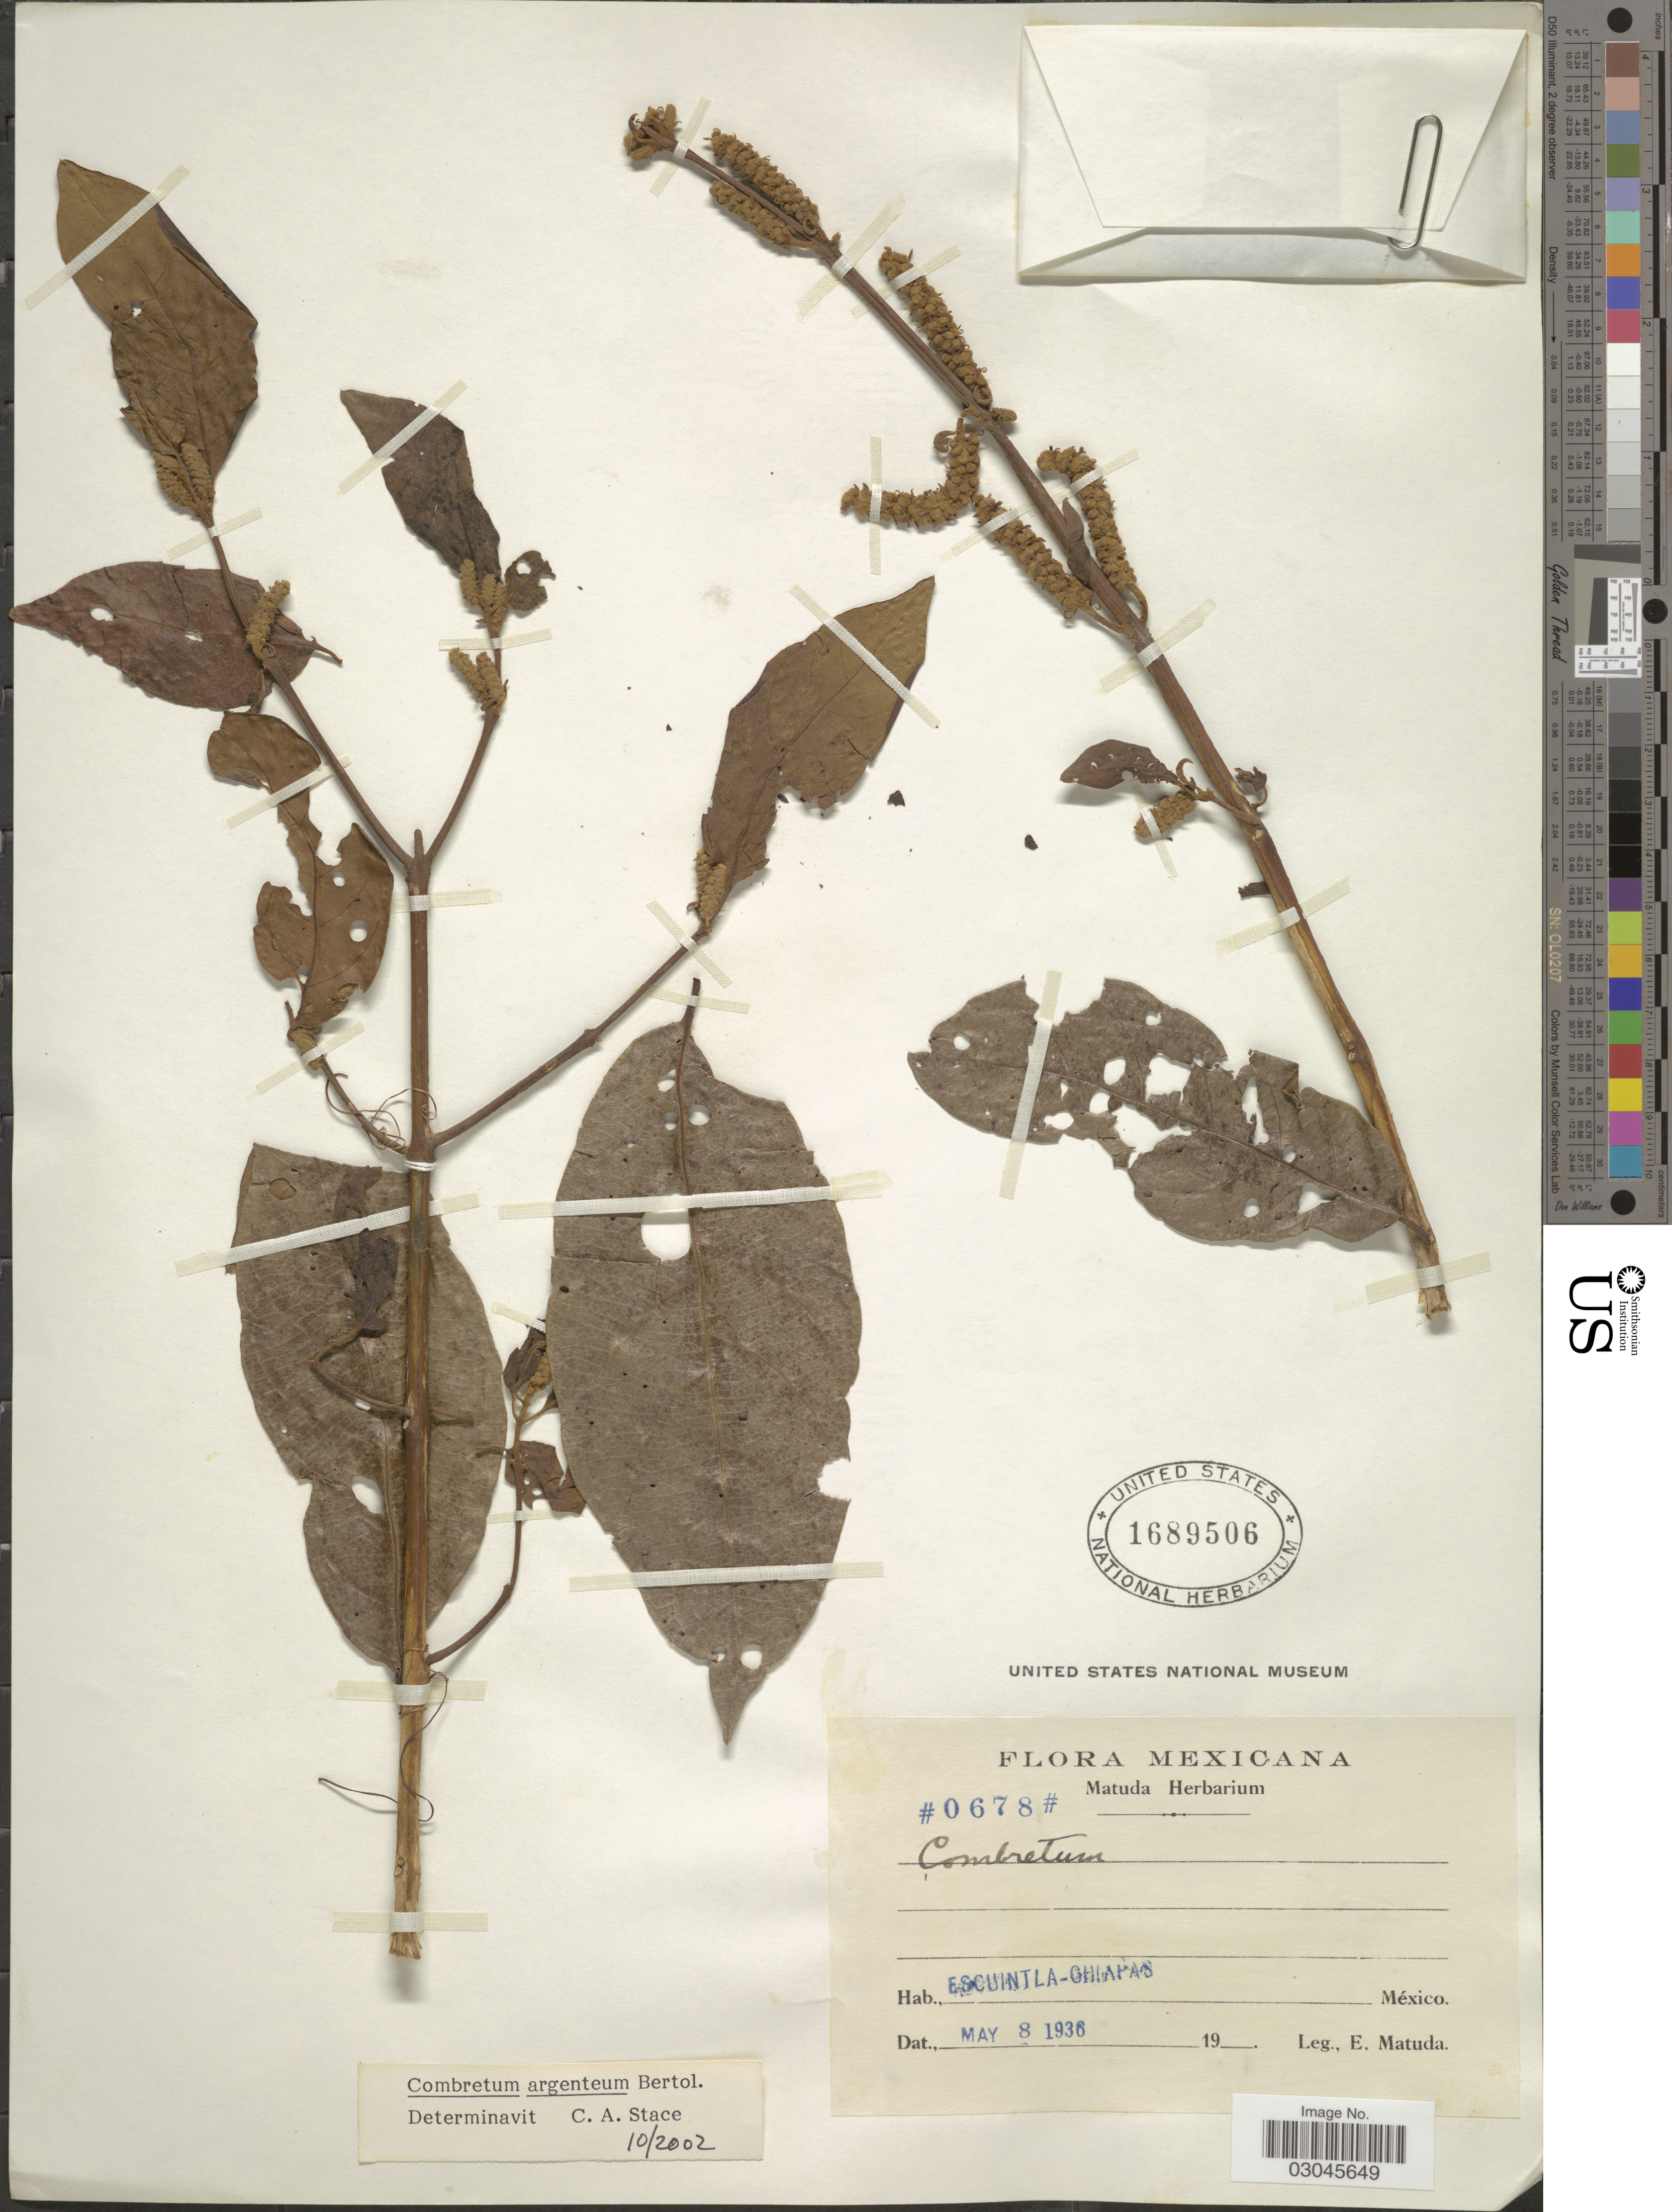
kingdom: Plantae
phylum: Tracheophyta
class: Magnoliopsida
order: Myrtales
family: Combretaceae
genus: Combretum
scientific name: Combretum argenteum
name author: Bertol.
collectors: E. Matuda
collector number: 0678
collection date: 1936-05-08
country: Mexico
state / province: Chiapas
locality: Escuintla.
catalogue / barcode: US 1689506